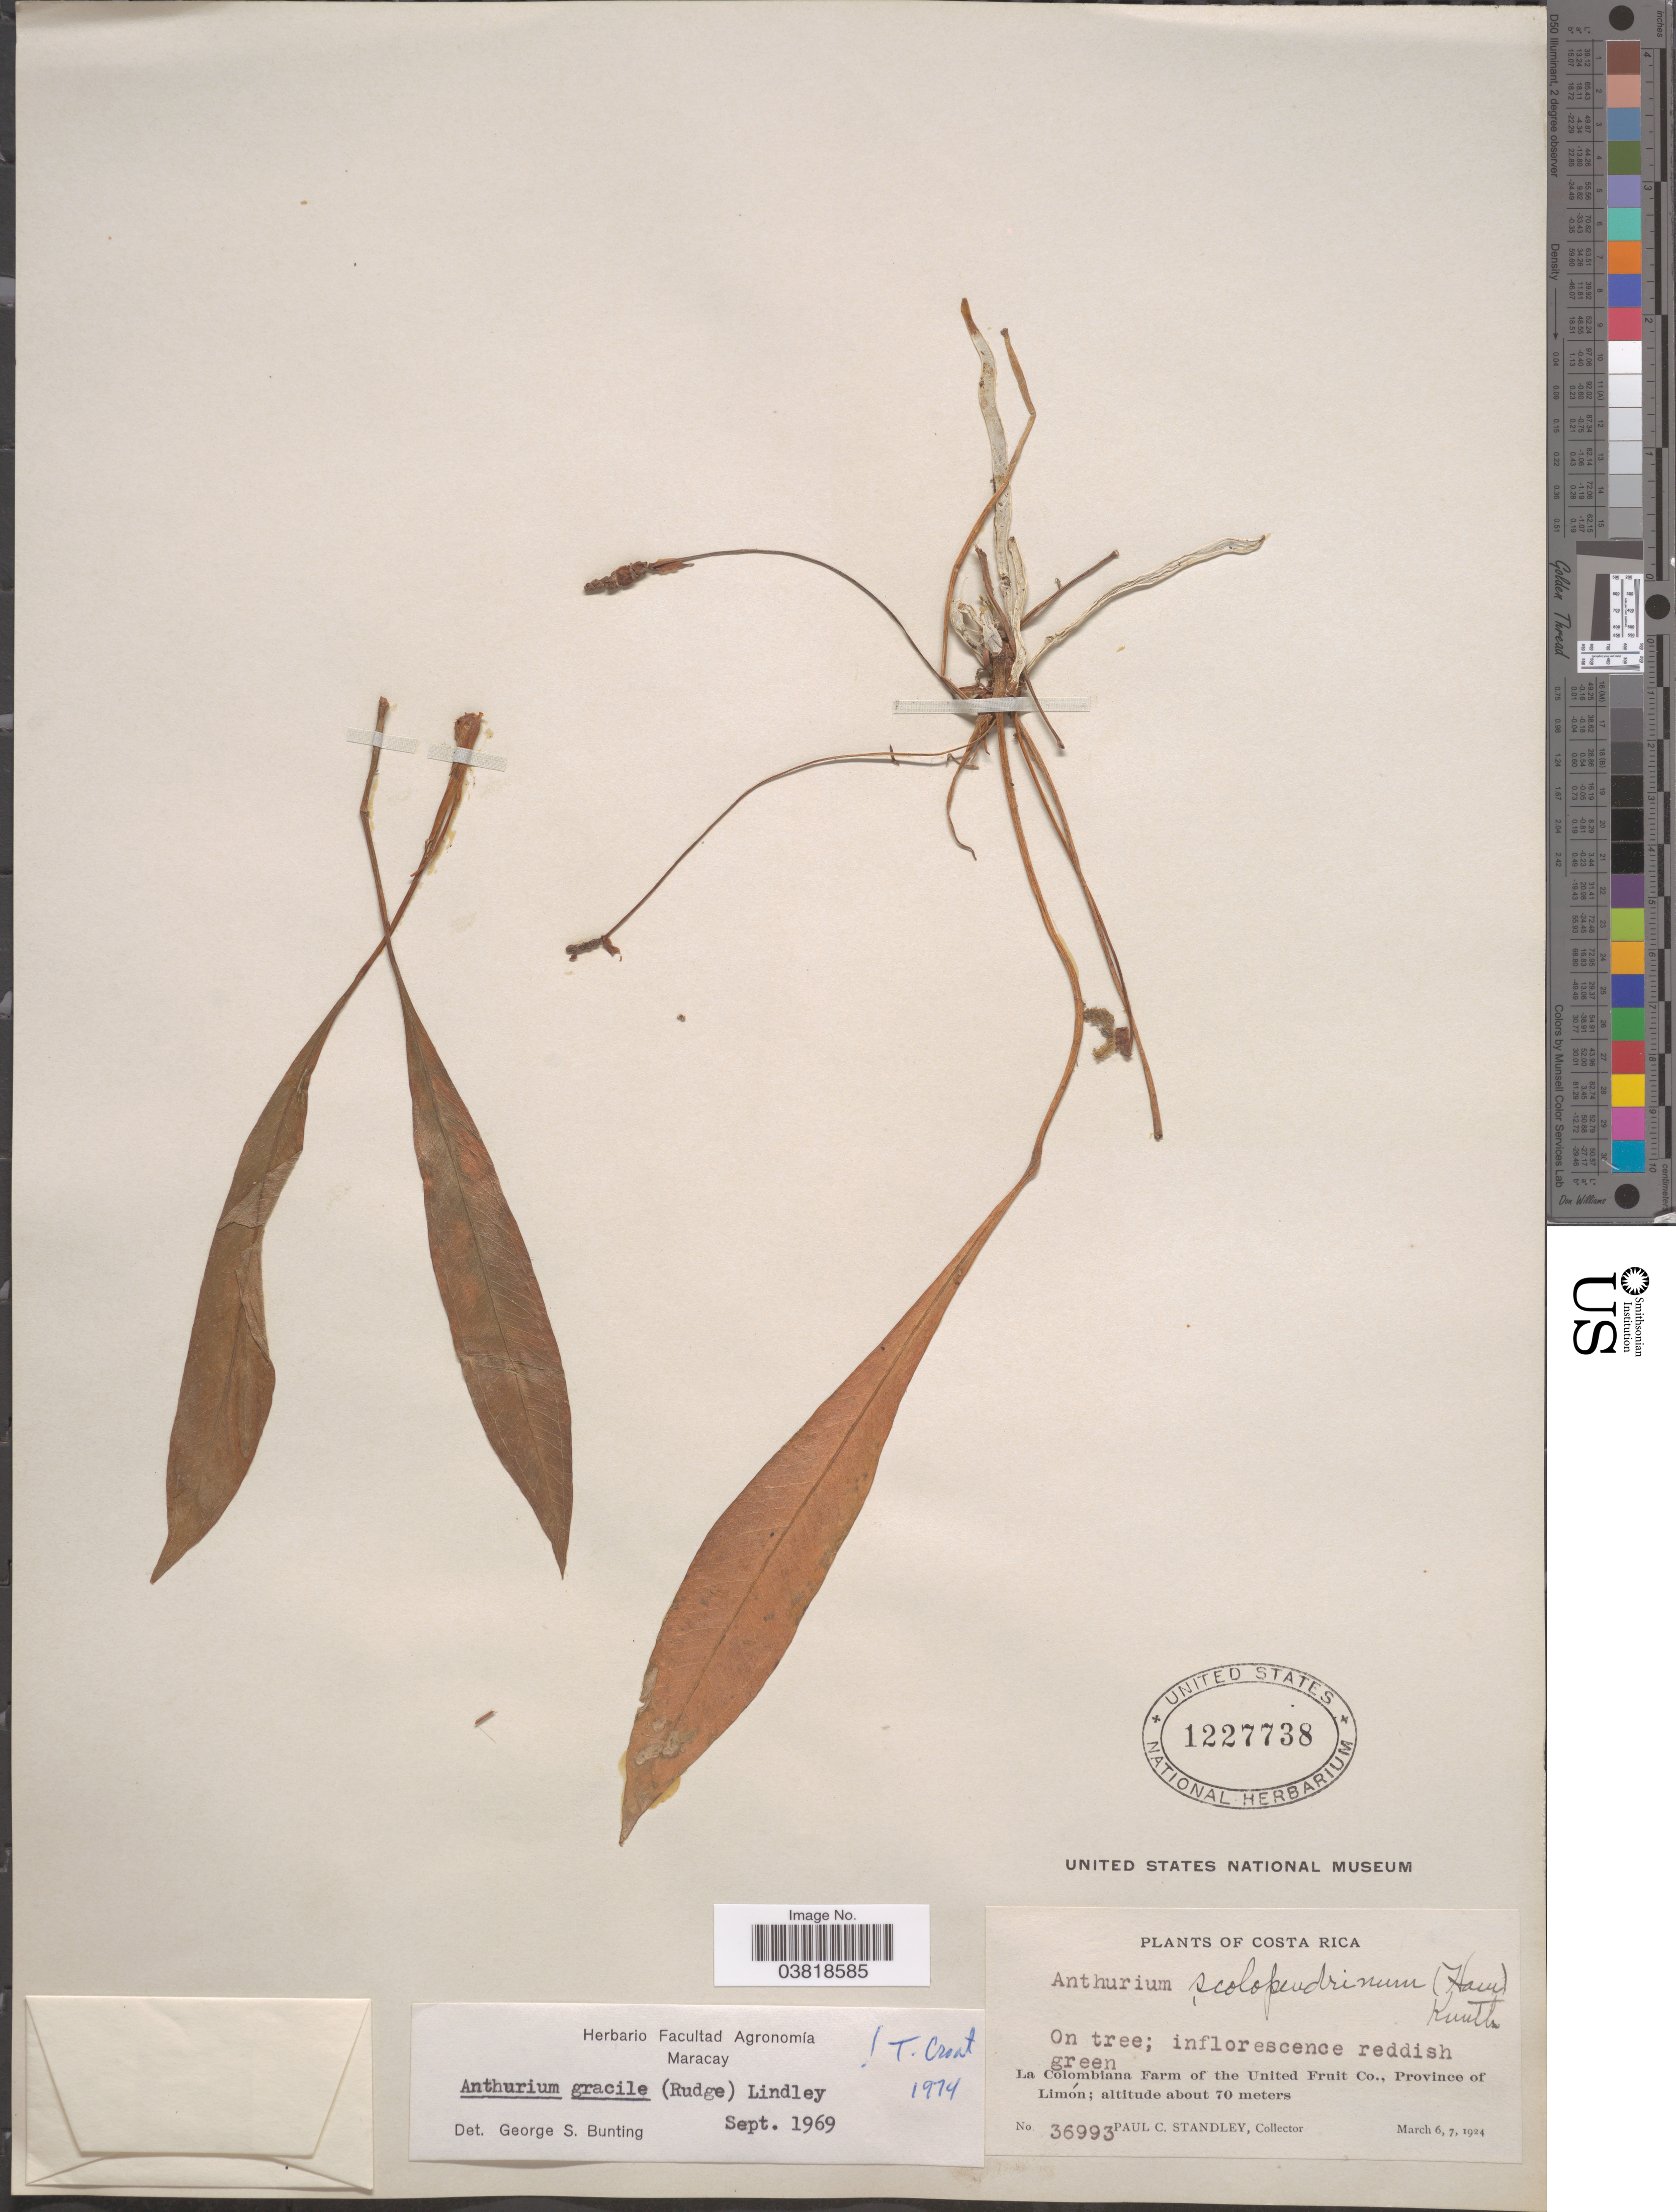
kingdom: Plantae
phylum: Tracheophyta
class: Liliopsida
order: Alismatales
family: Araceae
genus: Anthurium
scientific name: Anthurium gracile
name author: (Rudge) Schott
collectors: P. C. Standley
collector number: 36993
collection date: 1924-03-06/1924-03-07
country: Costa Rica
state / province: Limón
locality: La Colombiana Farm of the United Fruit Co.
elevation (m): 70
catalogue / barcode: US 1227738